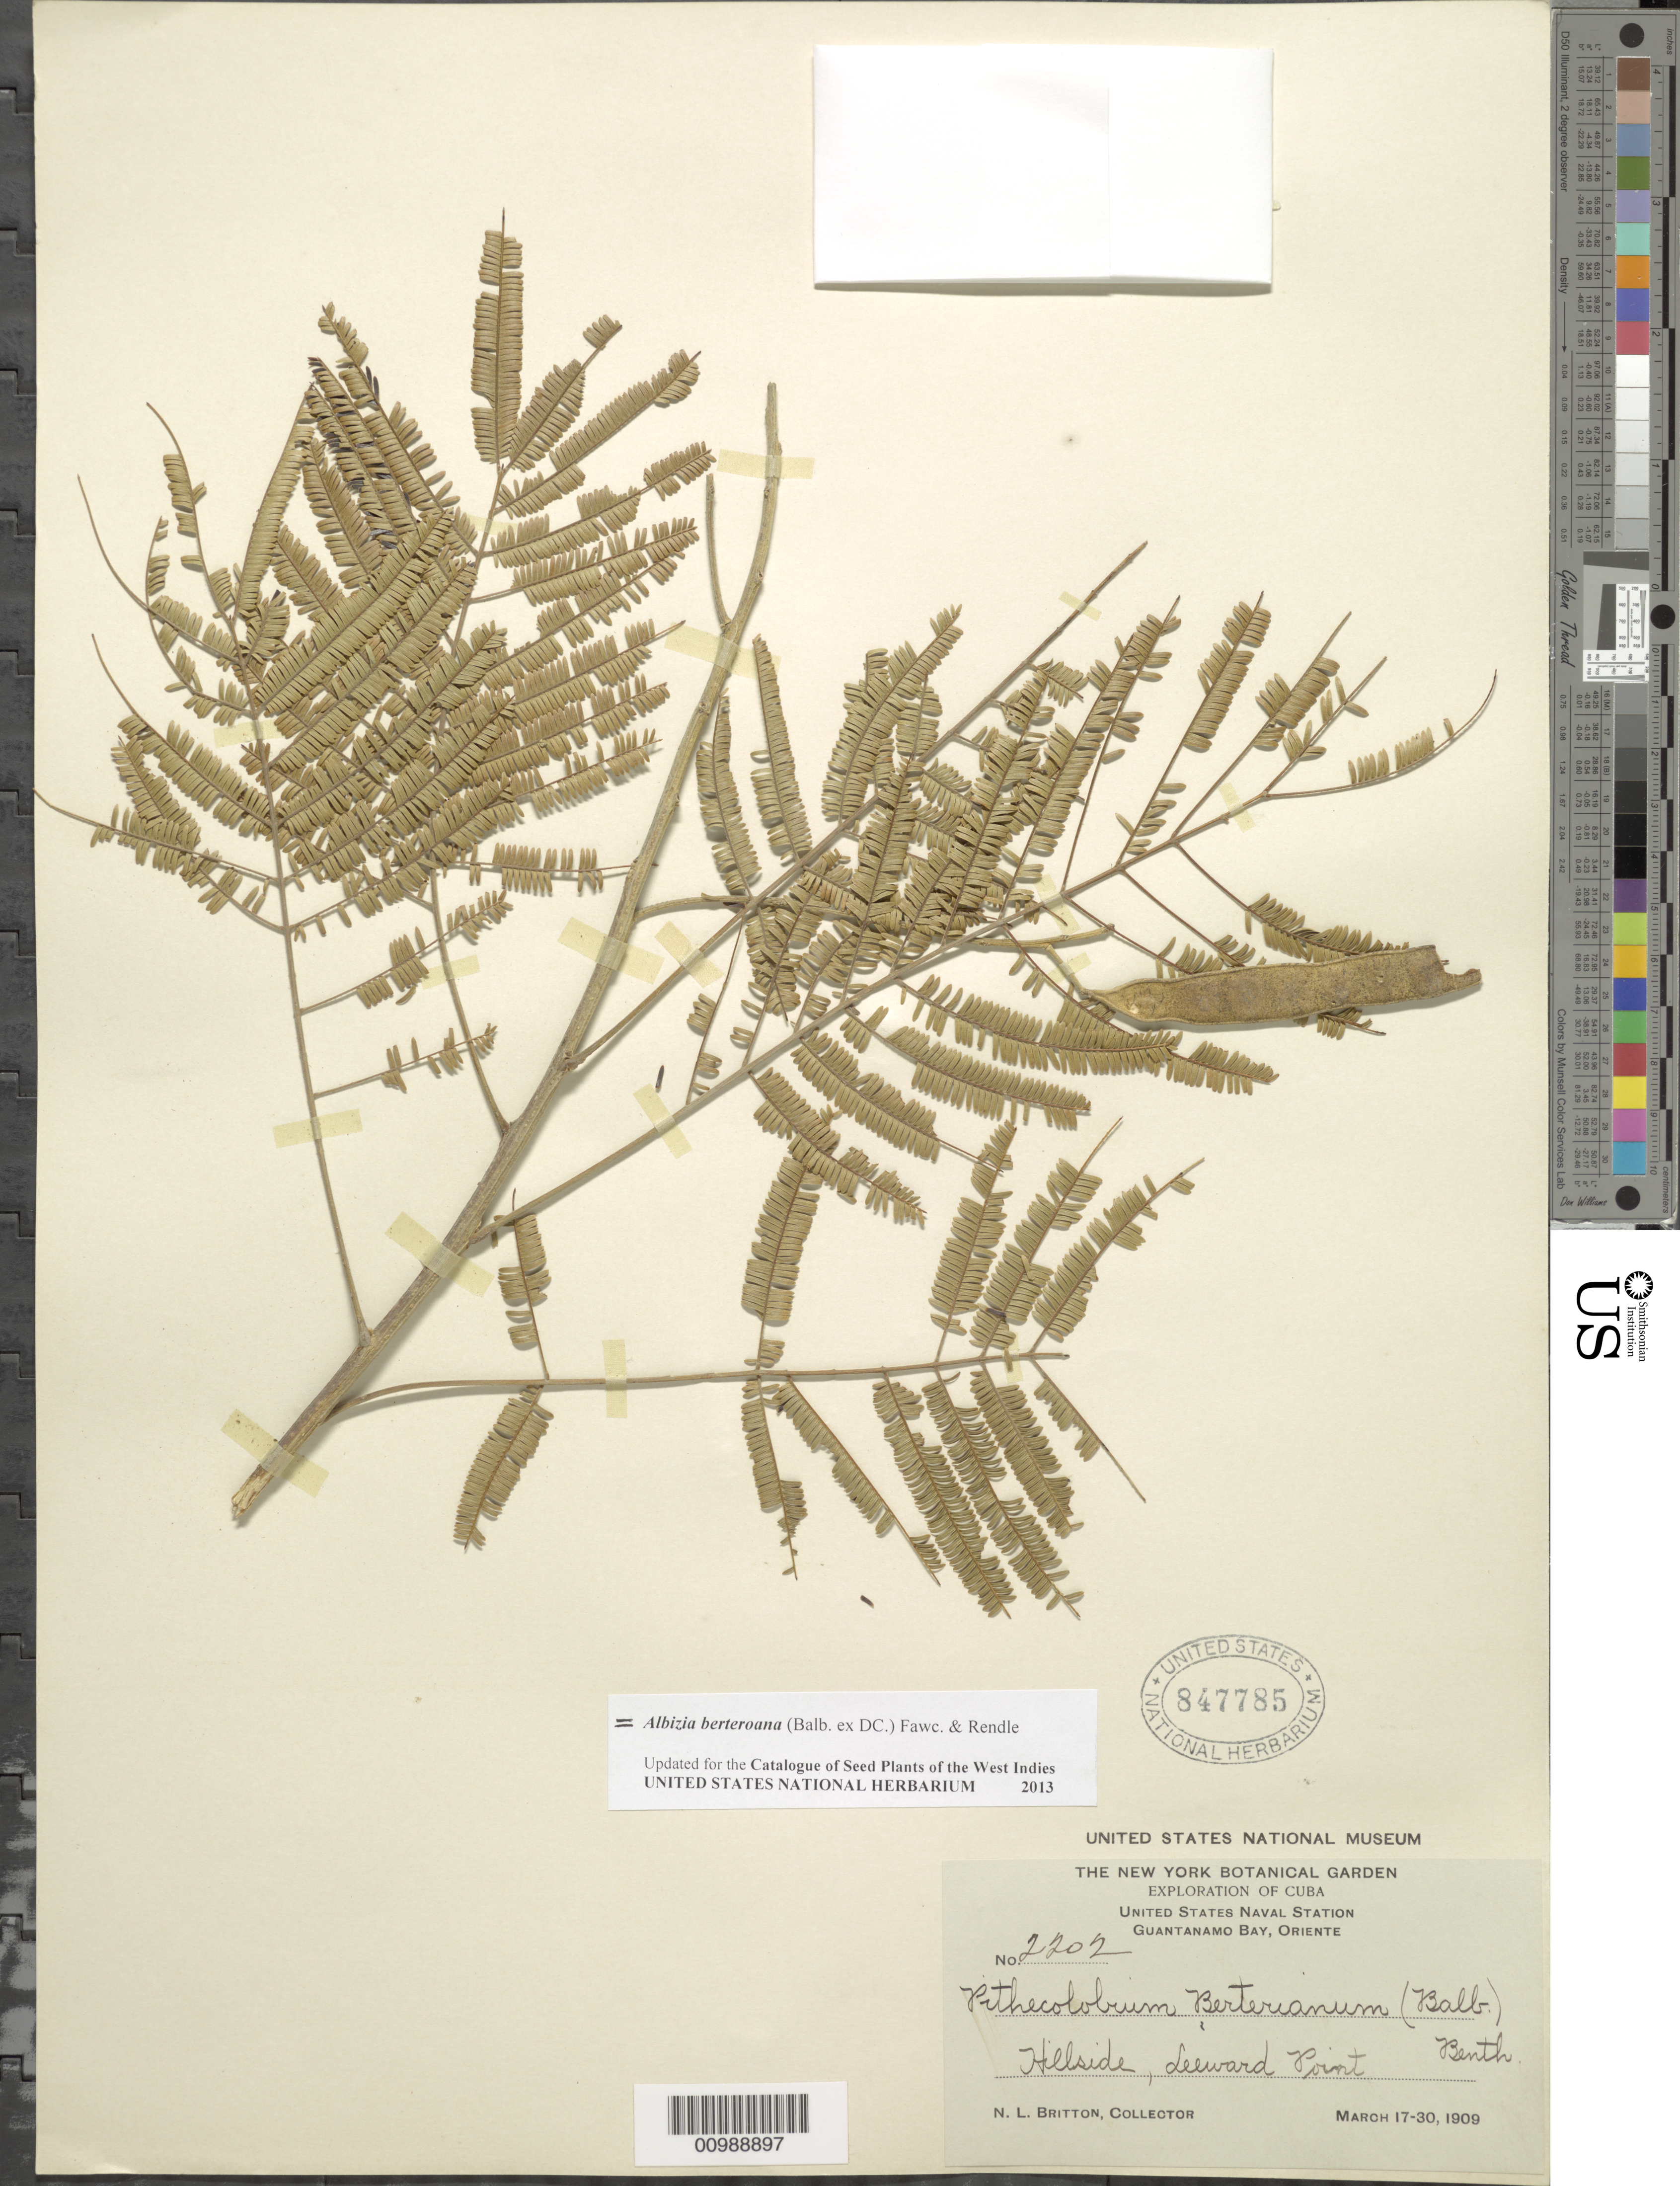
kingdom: Plantae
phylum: Tracheophyta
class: Magnoliopsida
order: Fabales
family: Fabaceae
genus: Pseudalbizzia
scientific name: Pseudalbizzia berteroana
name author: (Balb. ex DC.) Britton & Rose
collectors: N. Britton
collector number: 2202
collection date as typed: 17 Mar 1909 to 30 Mar 1909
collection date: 1909-03-17/1909-03-30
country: Cuba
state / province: Guantanamo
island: Cuba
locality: Guantánamo Bay; US Naval Station, Leeward Point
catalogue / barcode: US 847785